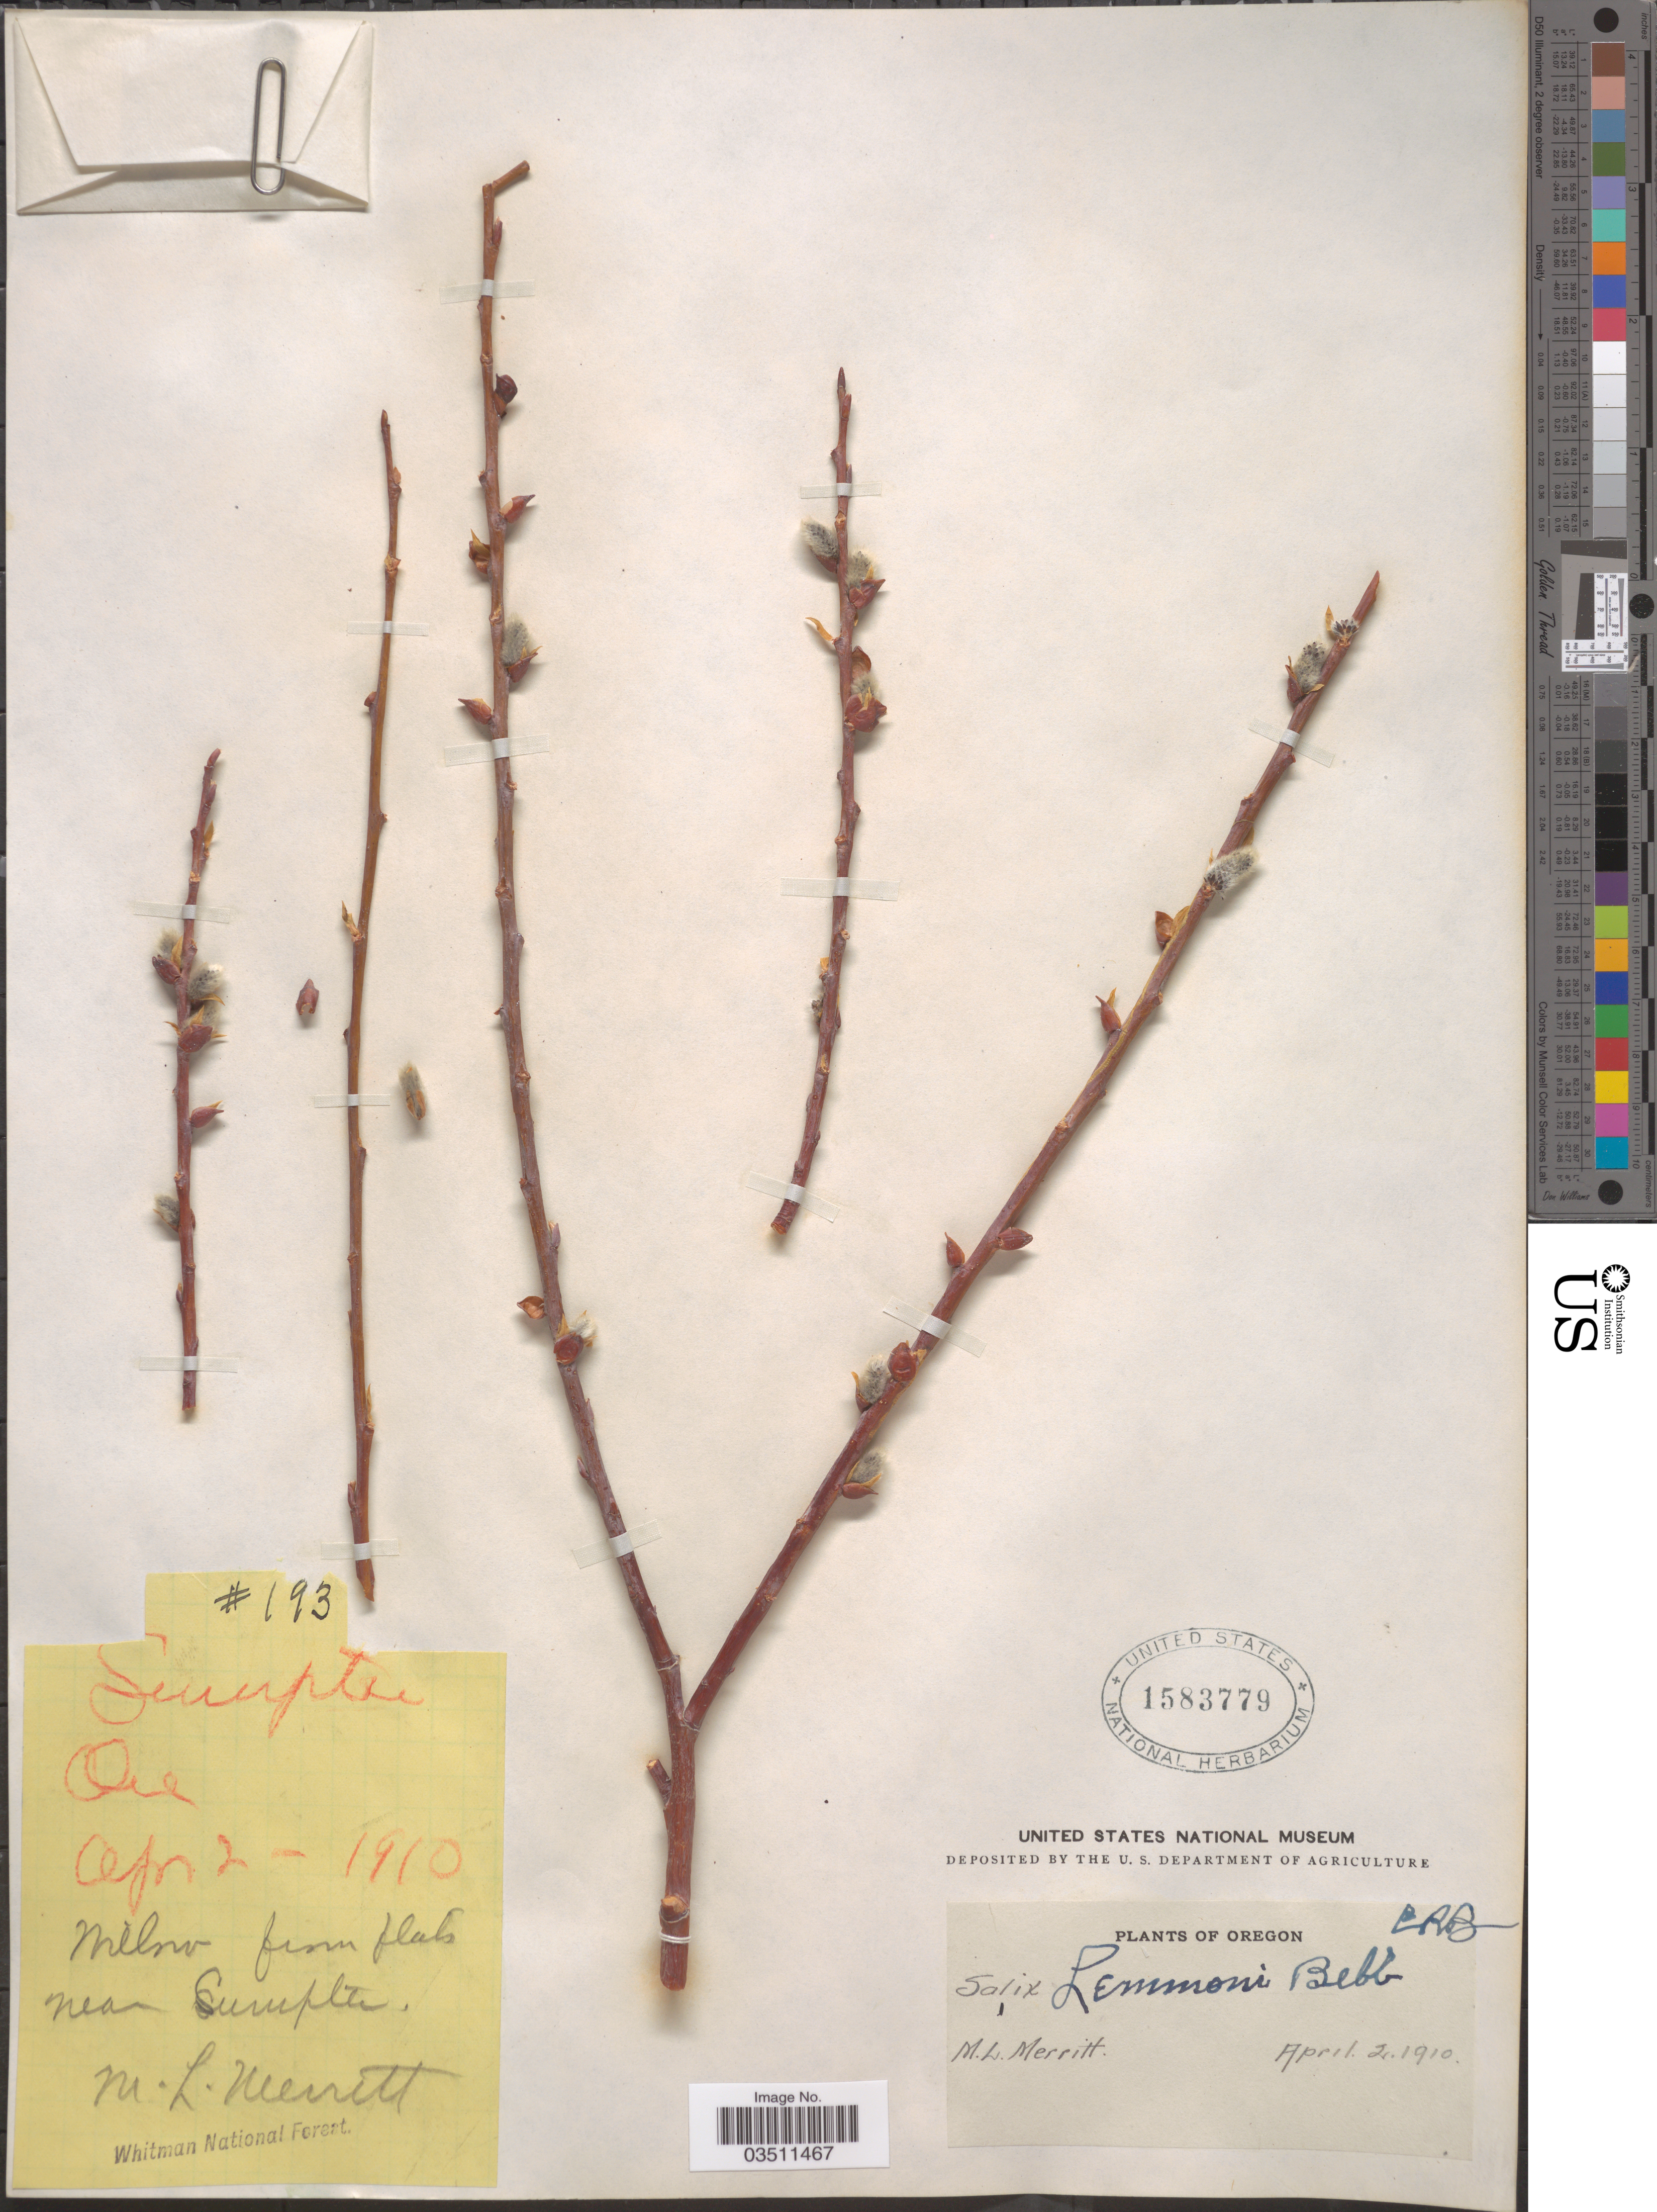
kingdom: Plantae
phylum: Tracheophyta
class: Magnoliopsida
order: Malpighiales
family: Salicaceae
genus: Salix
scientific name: Salix lemmonii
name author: Bebb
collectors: M. L. Merritt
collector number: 193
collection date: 1910-04-02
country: United States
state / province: Oregon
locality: Willow from flats near Sumpter.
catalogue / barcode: US 1583779